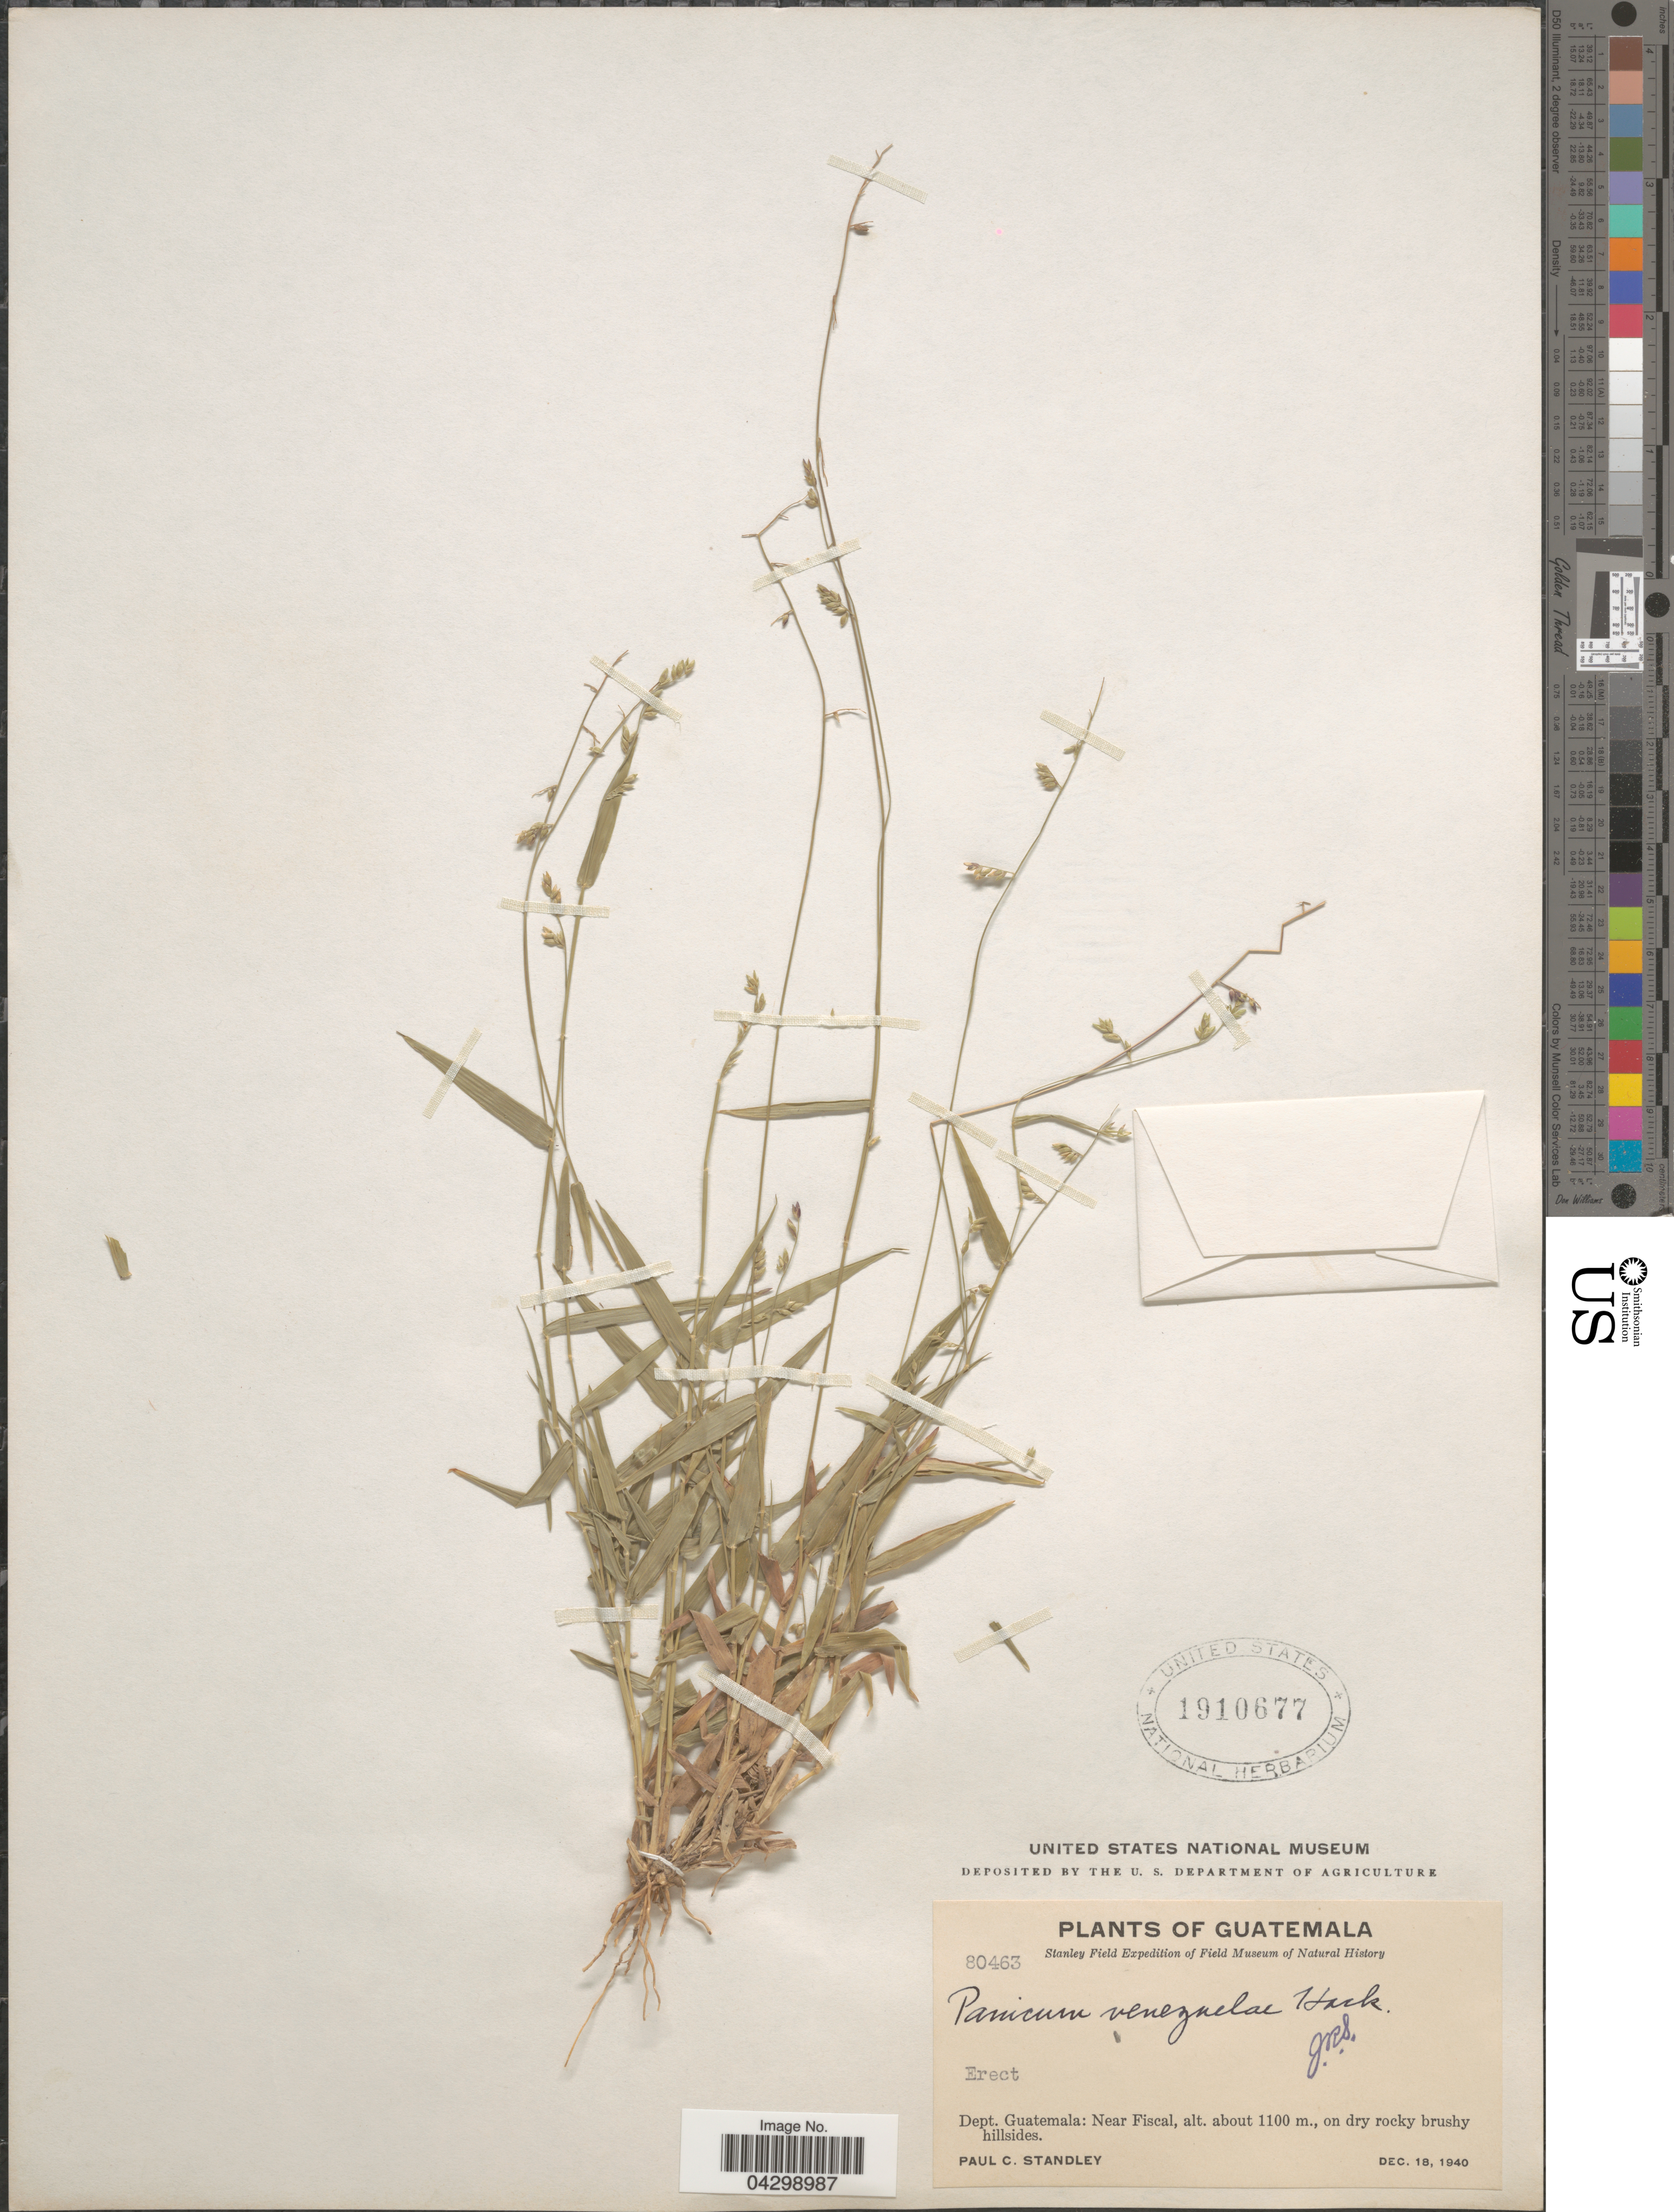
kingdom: Plantae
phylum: Tracheophyta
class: Liliopsida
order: Poales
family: Poaceae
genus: Panicum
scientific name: Panicum venezuelae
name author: Hack.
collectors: P. C. Standley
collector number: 80463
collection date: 1940-12-18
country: Guatemala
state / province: Guatemala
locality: Stanley Field Expedition. Dept. Guatemala: Near Fiscal, on dry rocky brushy hillsides.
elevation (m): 1100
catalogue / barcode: US 1910677